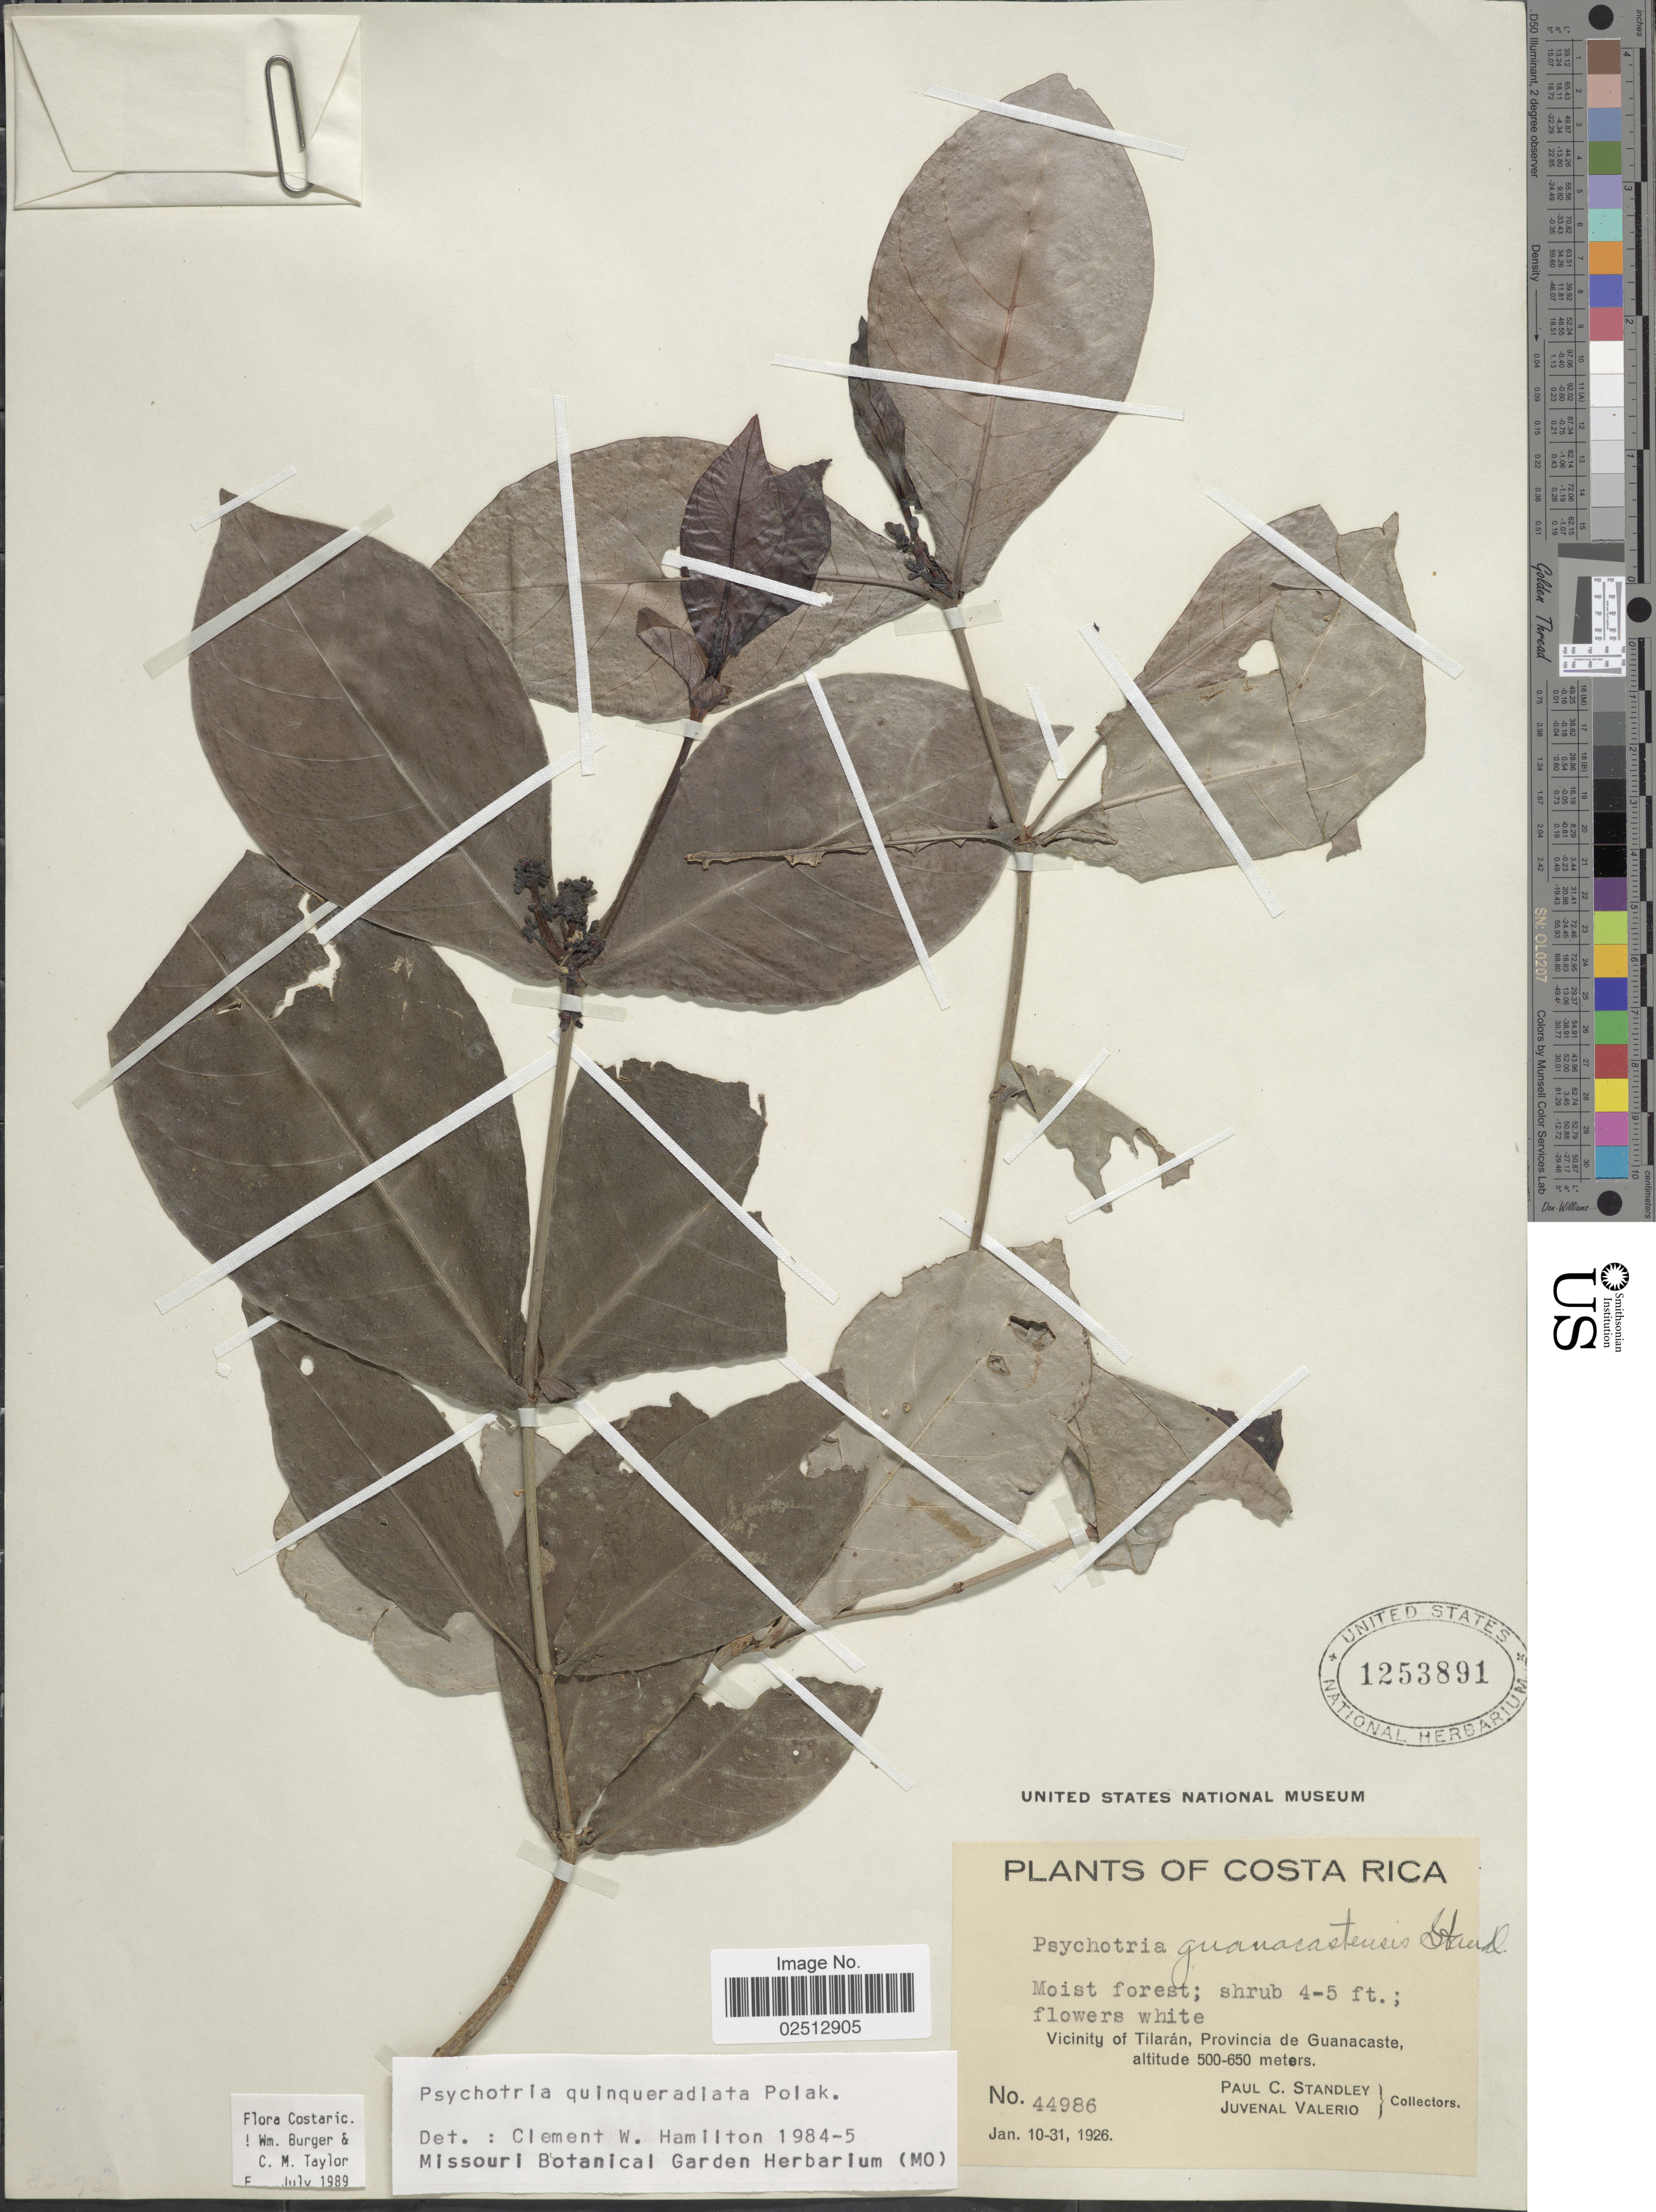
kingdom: Plantae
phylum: Tracheophyta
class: Magnoliopsida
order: Gentianales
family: Rubiaceae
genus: Psychotria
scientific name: Psychotria quinqueradiata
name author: Pol.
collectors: P. C. Standley & J. Valerio R.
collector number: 44986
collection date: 1926-01-10/1926-01-31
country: Costa Rica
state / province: Guanacaste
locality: Vicinity of Tilaran, Provincia de Guanacaste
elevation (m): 500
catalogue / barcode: US 1253891